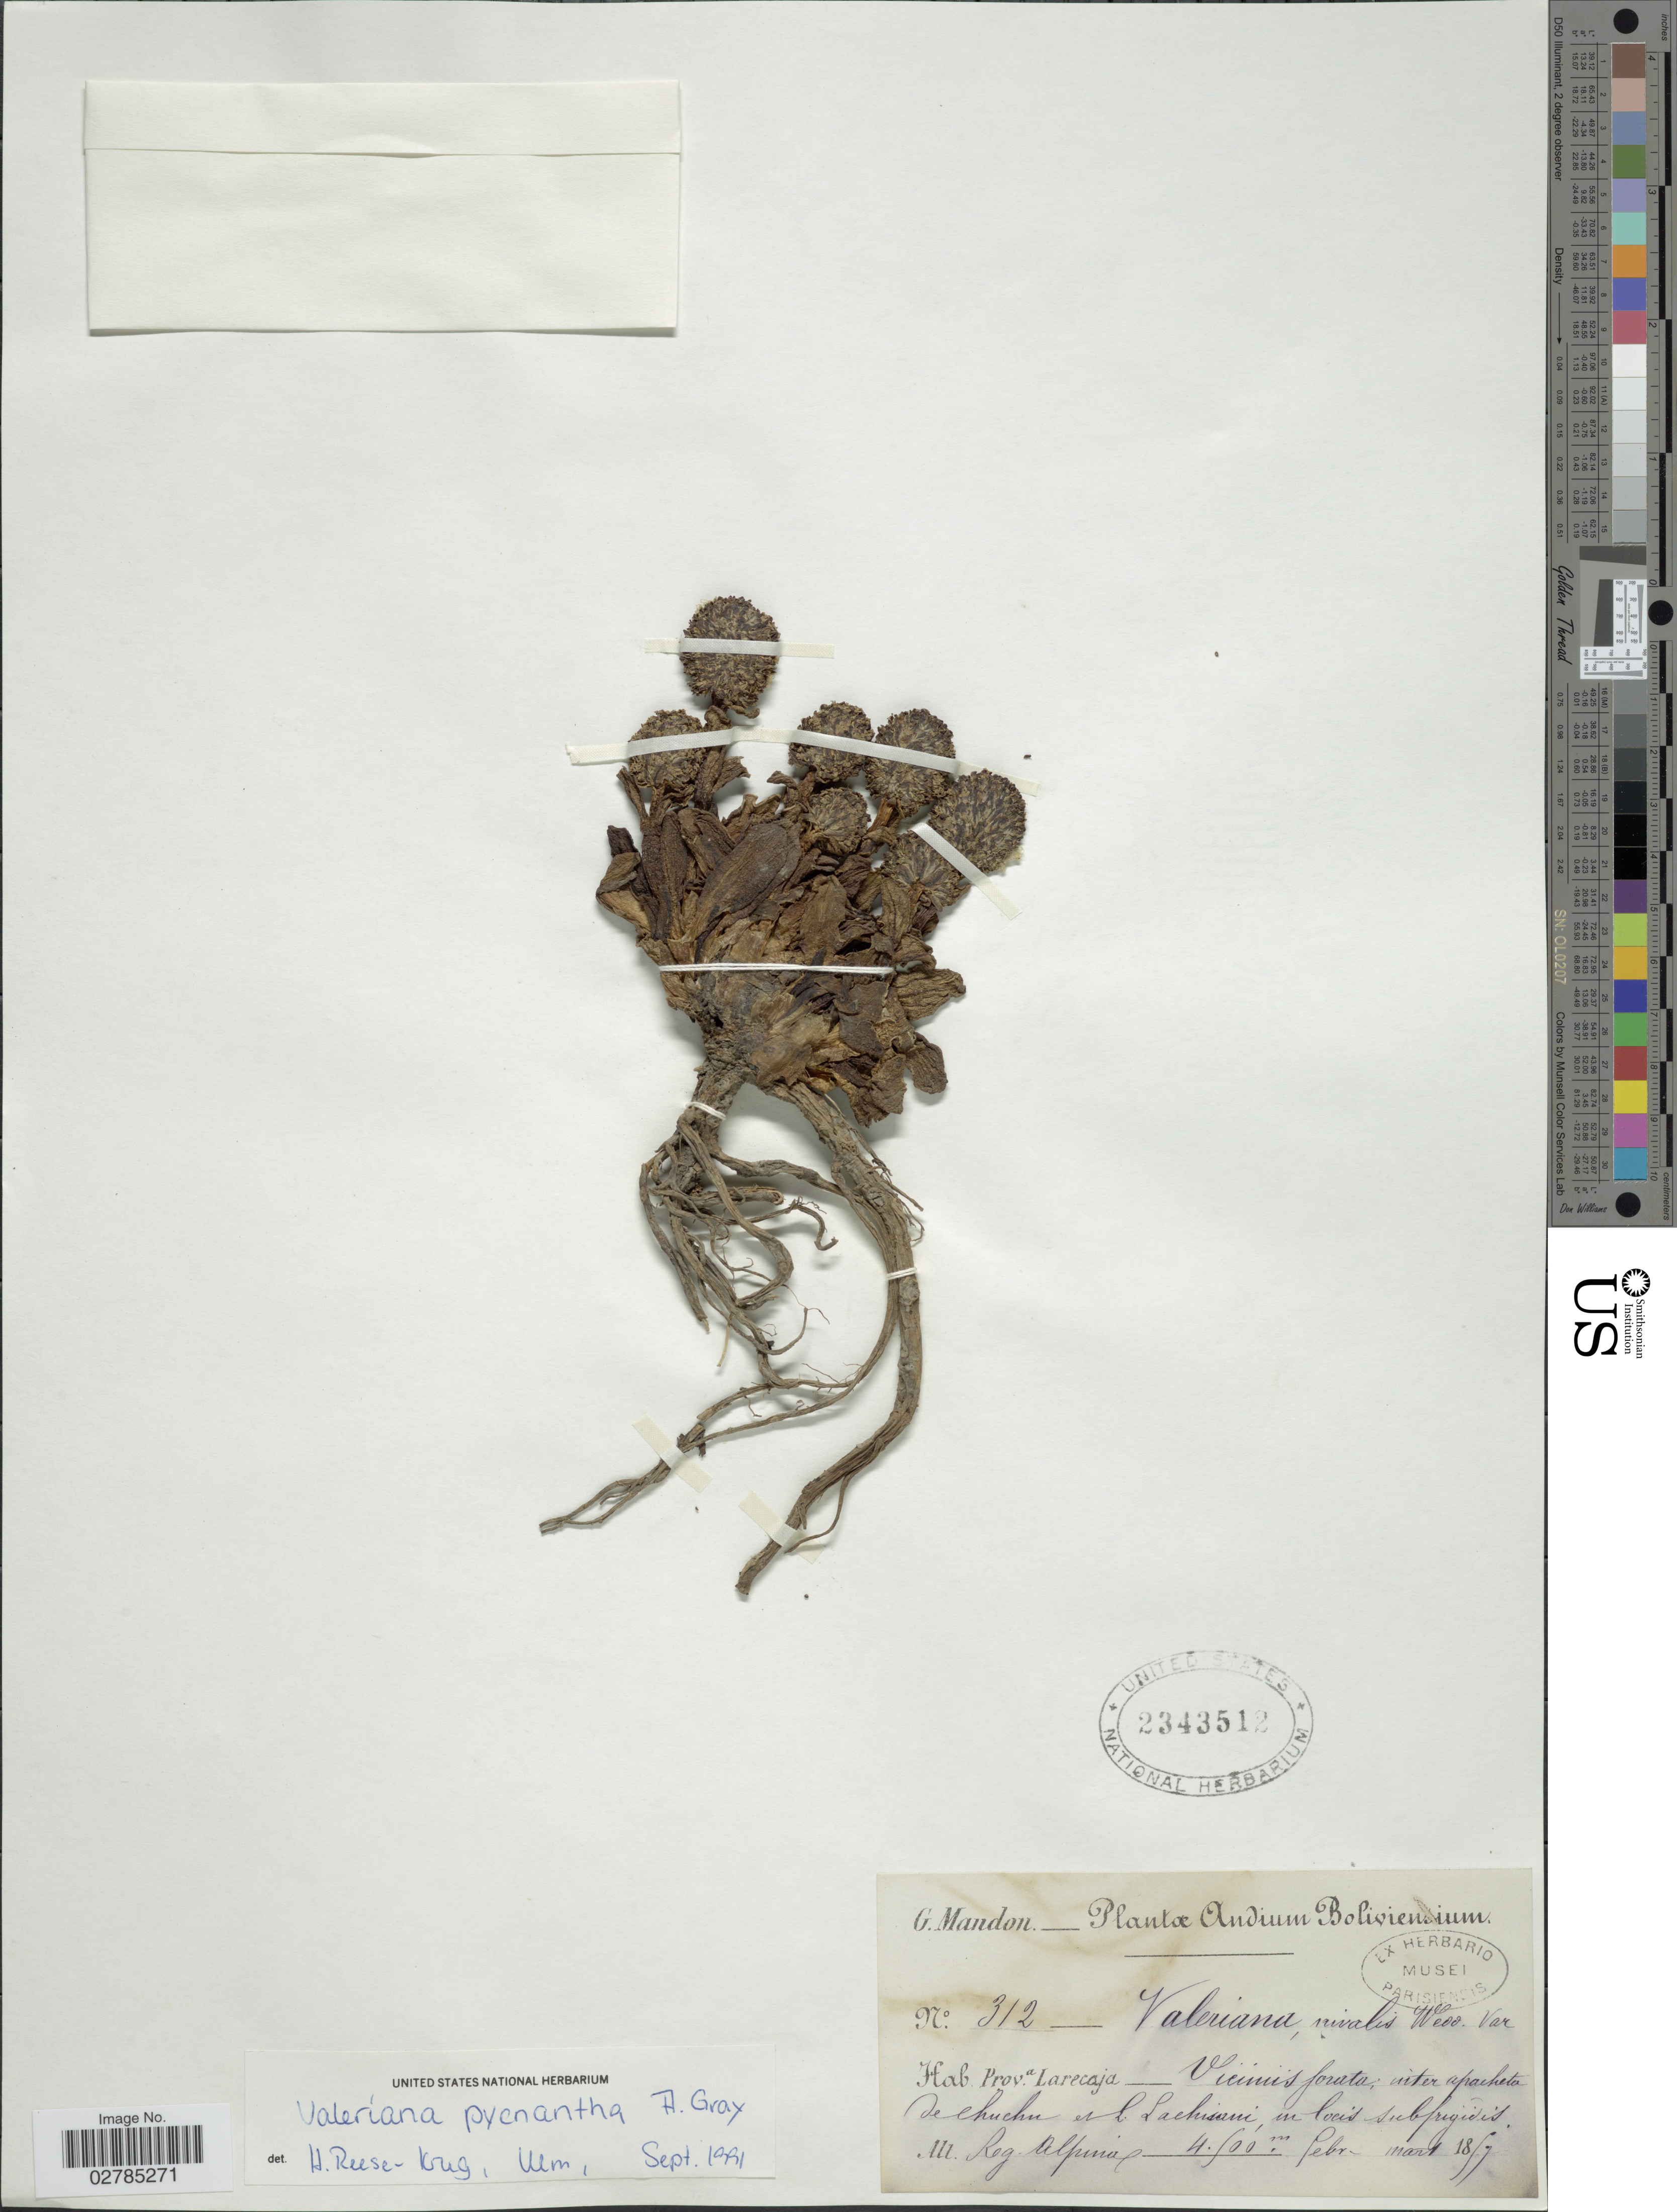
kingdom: Plantae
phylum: Tracheophyta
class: Magnoliopsida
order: Dipsacales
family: Caprifoliaceae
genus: Valeriana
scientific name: Valeriana pycnantha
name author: A. Gray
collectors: G. Mandon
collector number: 312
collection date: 1859-02/1859-03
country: Bolivia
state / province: La Páz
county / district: Larecaja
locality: Prov. Larecaja. Viciniis Sorata inter Apacheta de Chuchu et L Lachisani en locis subfrigidis.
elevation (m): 4500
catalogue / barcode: US 2343512